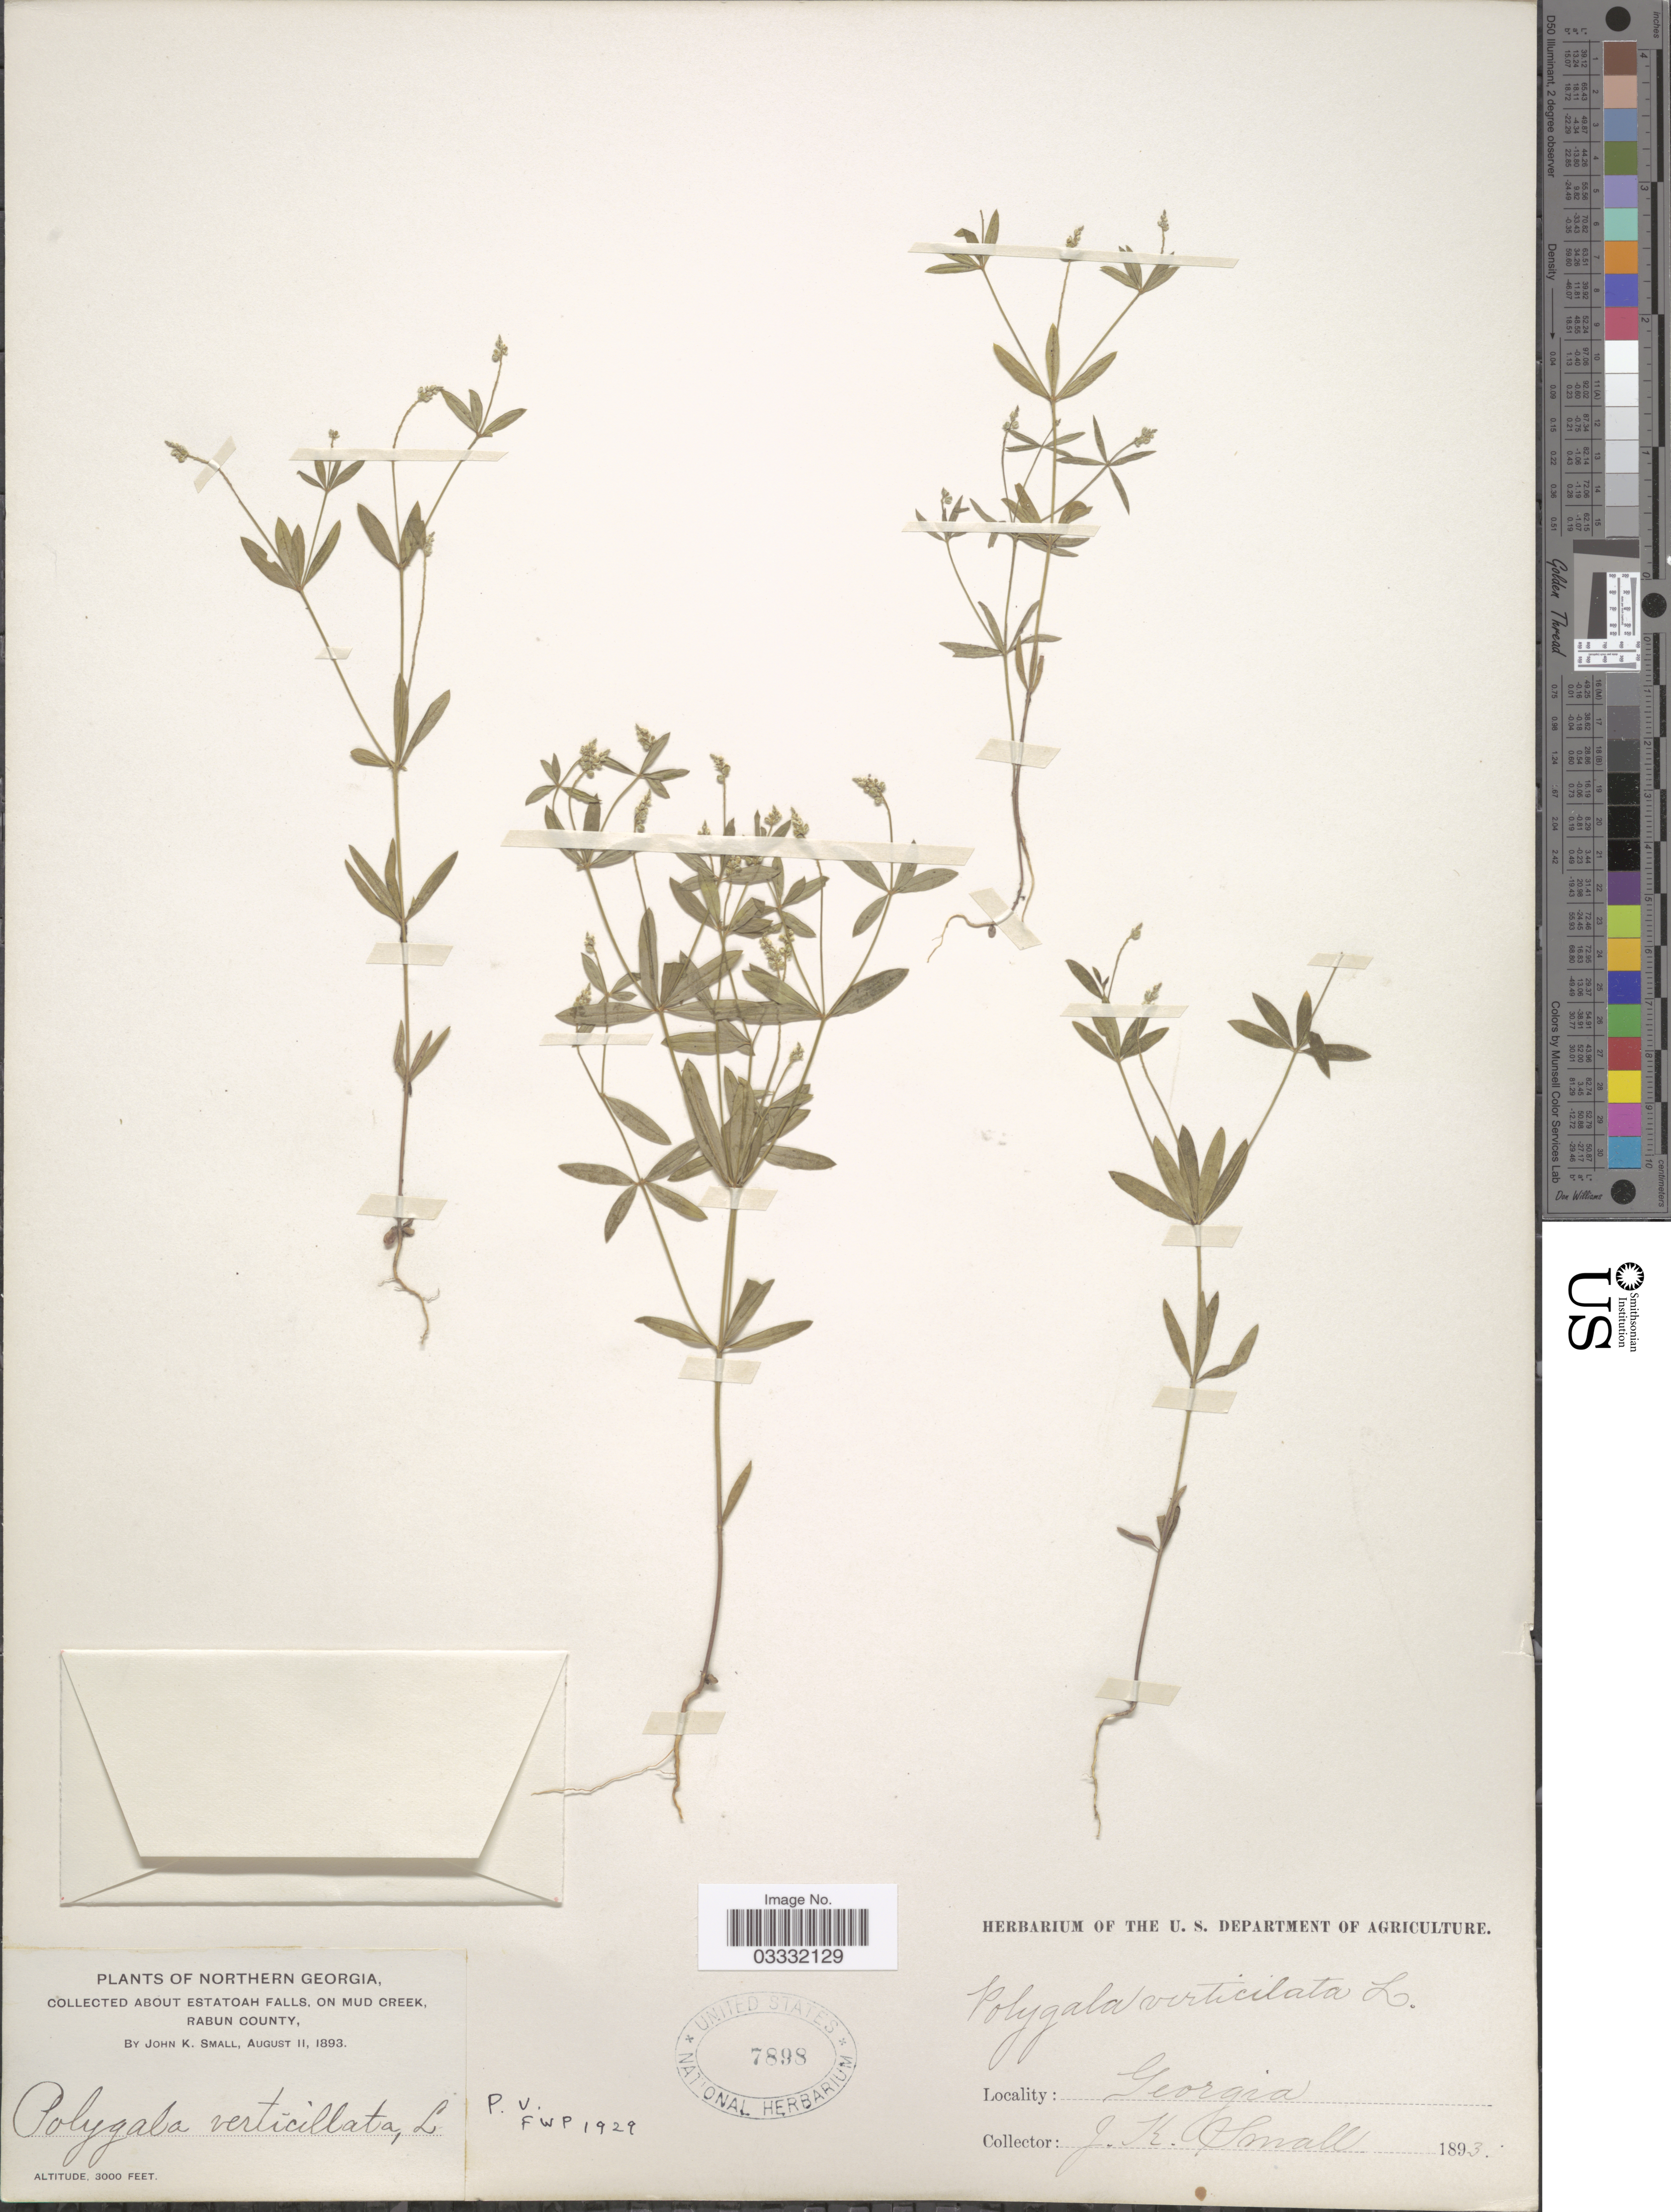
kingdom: Plantae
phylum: Tracheophyta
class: Magnoliopsida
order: Fabales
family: Polygalaceae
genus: Polygala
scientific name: Polygala verticillata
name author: L.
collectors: J. K. Small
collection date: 1893-08-11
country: United States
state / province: Georgia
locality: Northern Georgia. About Estatoah Falls, on Mud Creek, Rabun County.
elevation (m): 914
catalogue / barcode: US 7898